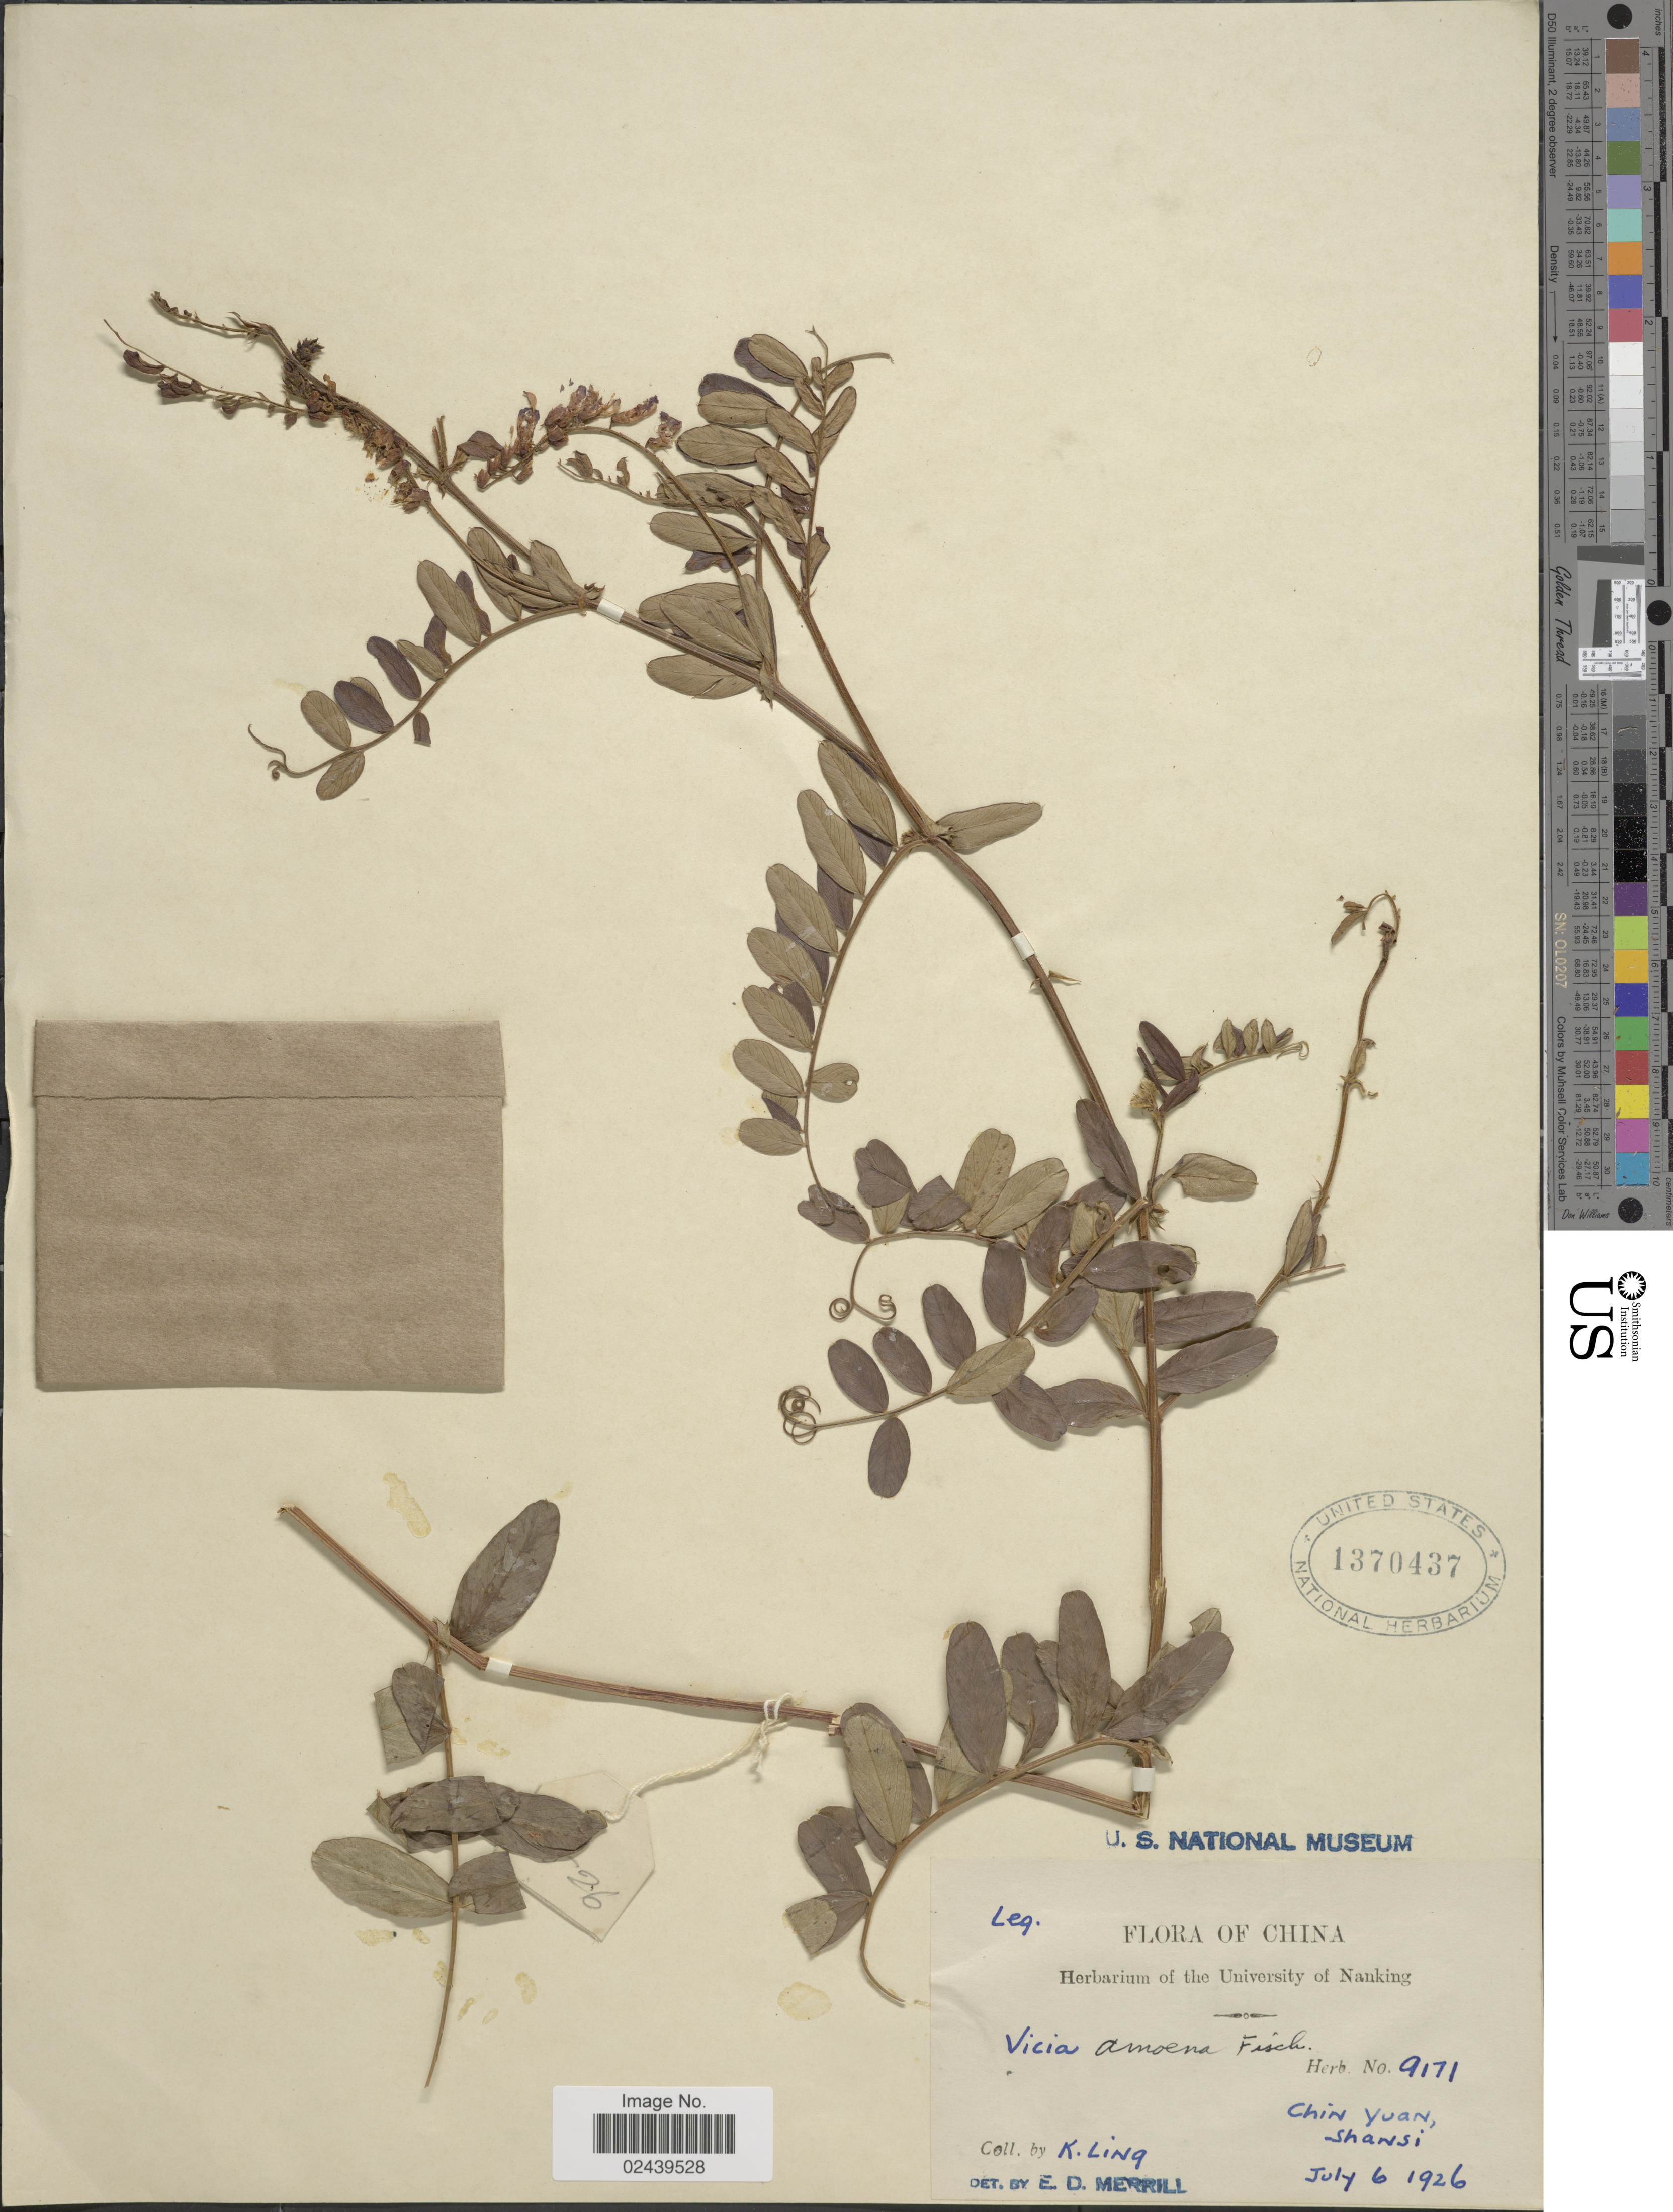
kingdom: Plantae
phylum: Tracheophyta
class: Magnoliopsida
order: Fabales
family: Fabaceae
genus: Vicia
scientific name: Vicia amoena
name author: Fisch. ex Ser.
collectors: K. Ling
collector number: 9171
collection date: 1926-07-06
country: China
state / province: Shanxi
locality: Chin Yuan, Shansi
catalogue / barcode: US 1370437